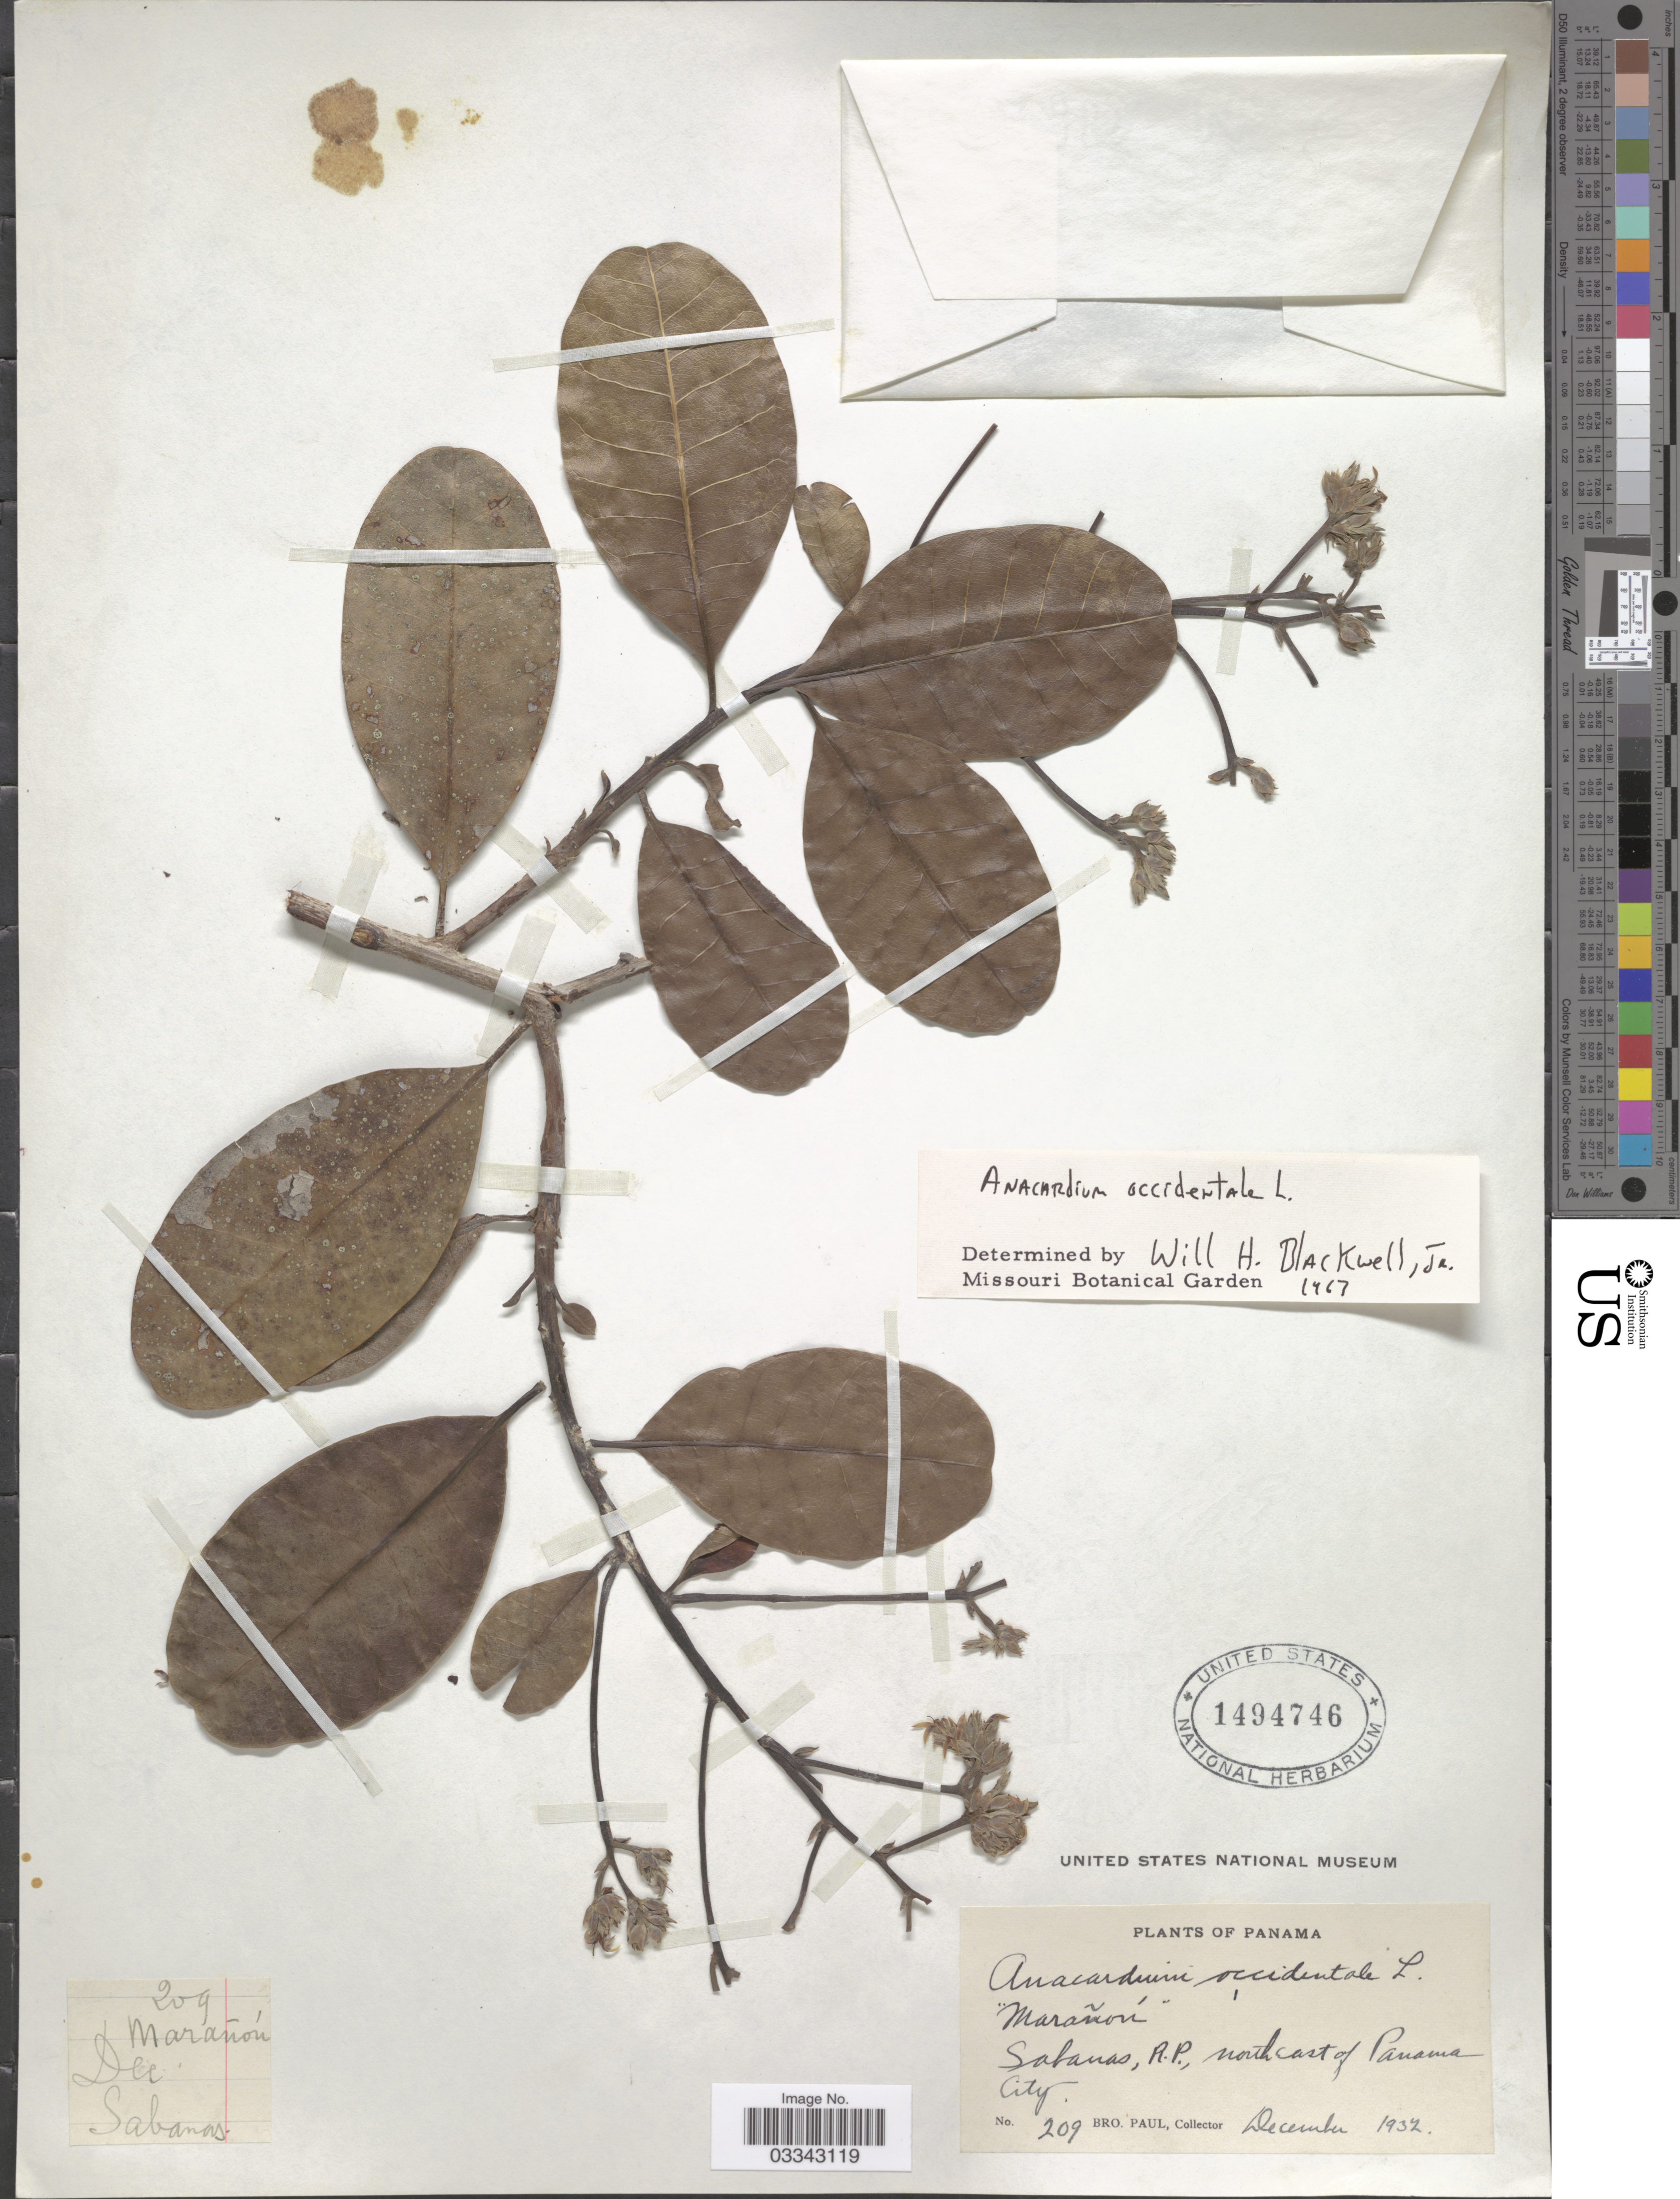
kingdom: Plantae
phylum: Tracheophyta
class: Magnoliopsida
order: Sapindales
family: Anacardiaceae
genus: Anacardium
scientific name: Anacardium occidentale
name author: L.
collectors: B. Paul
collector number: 209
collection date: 1932-12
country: Panama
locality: Sabanas, R. P., north East of Panama City.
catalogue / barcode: US 1494746